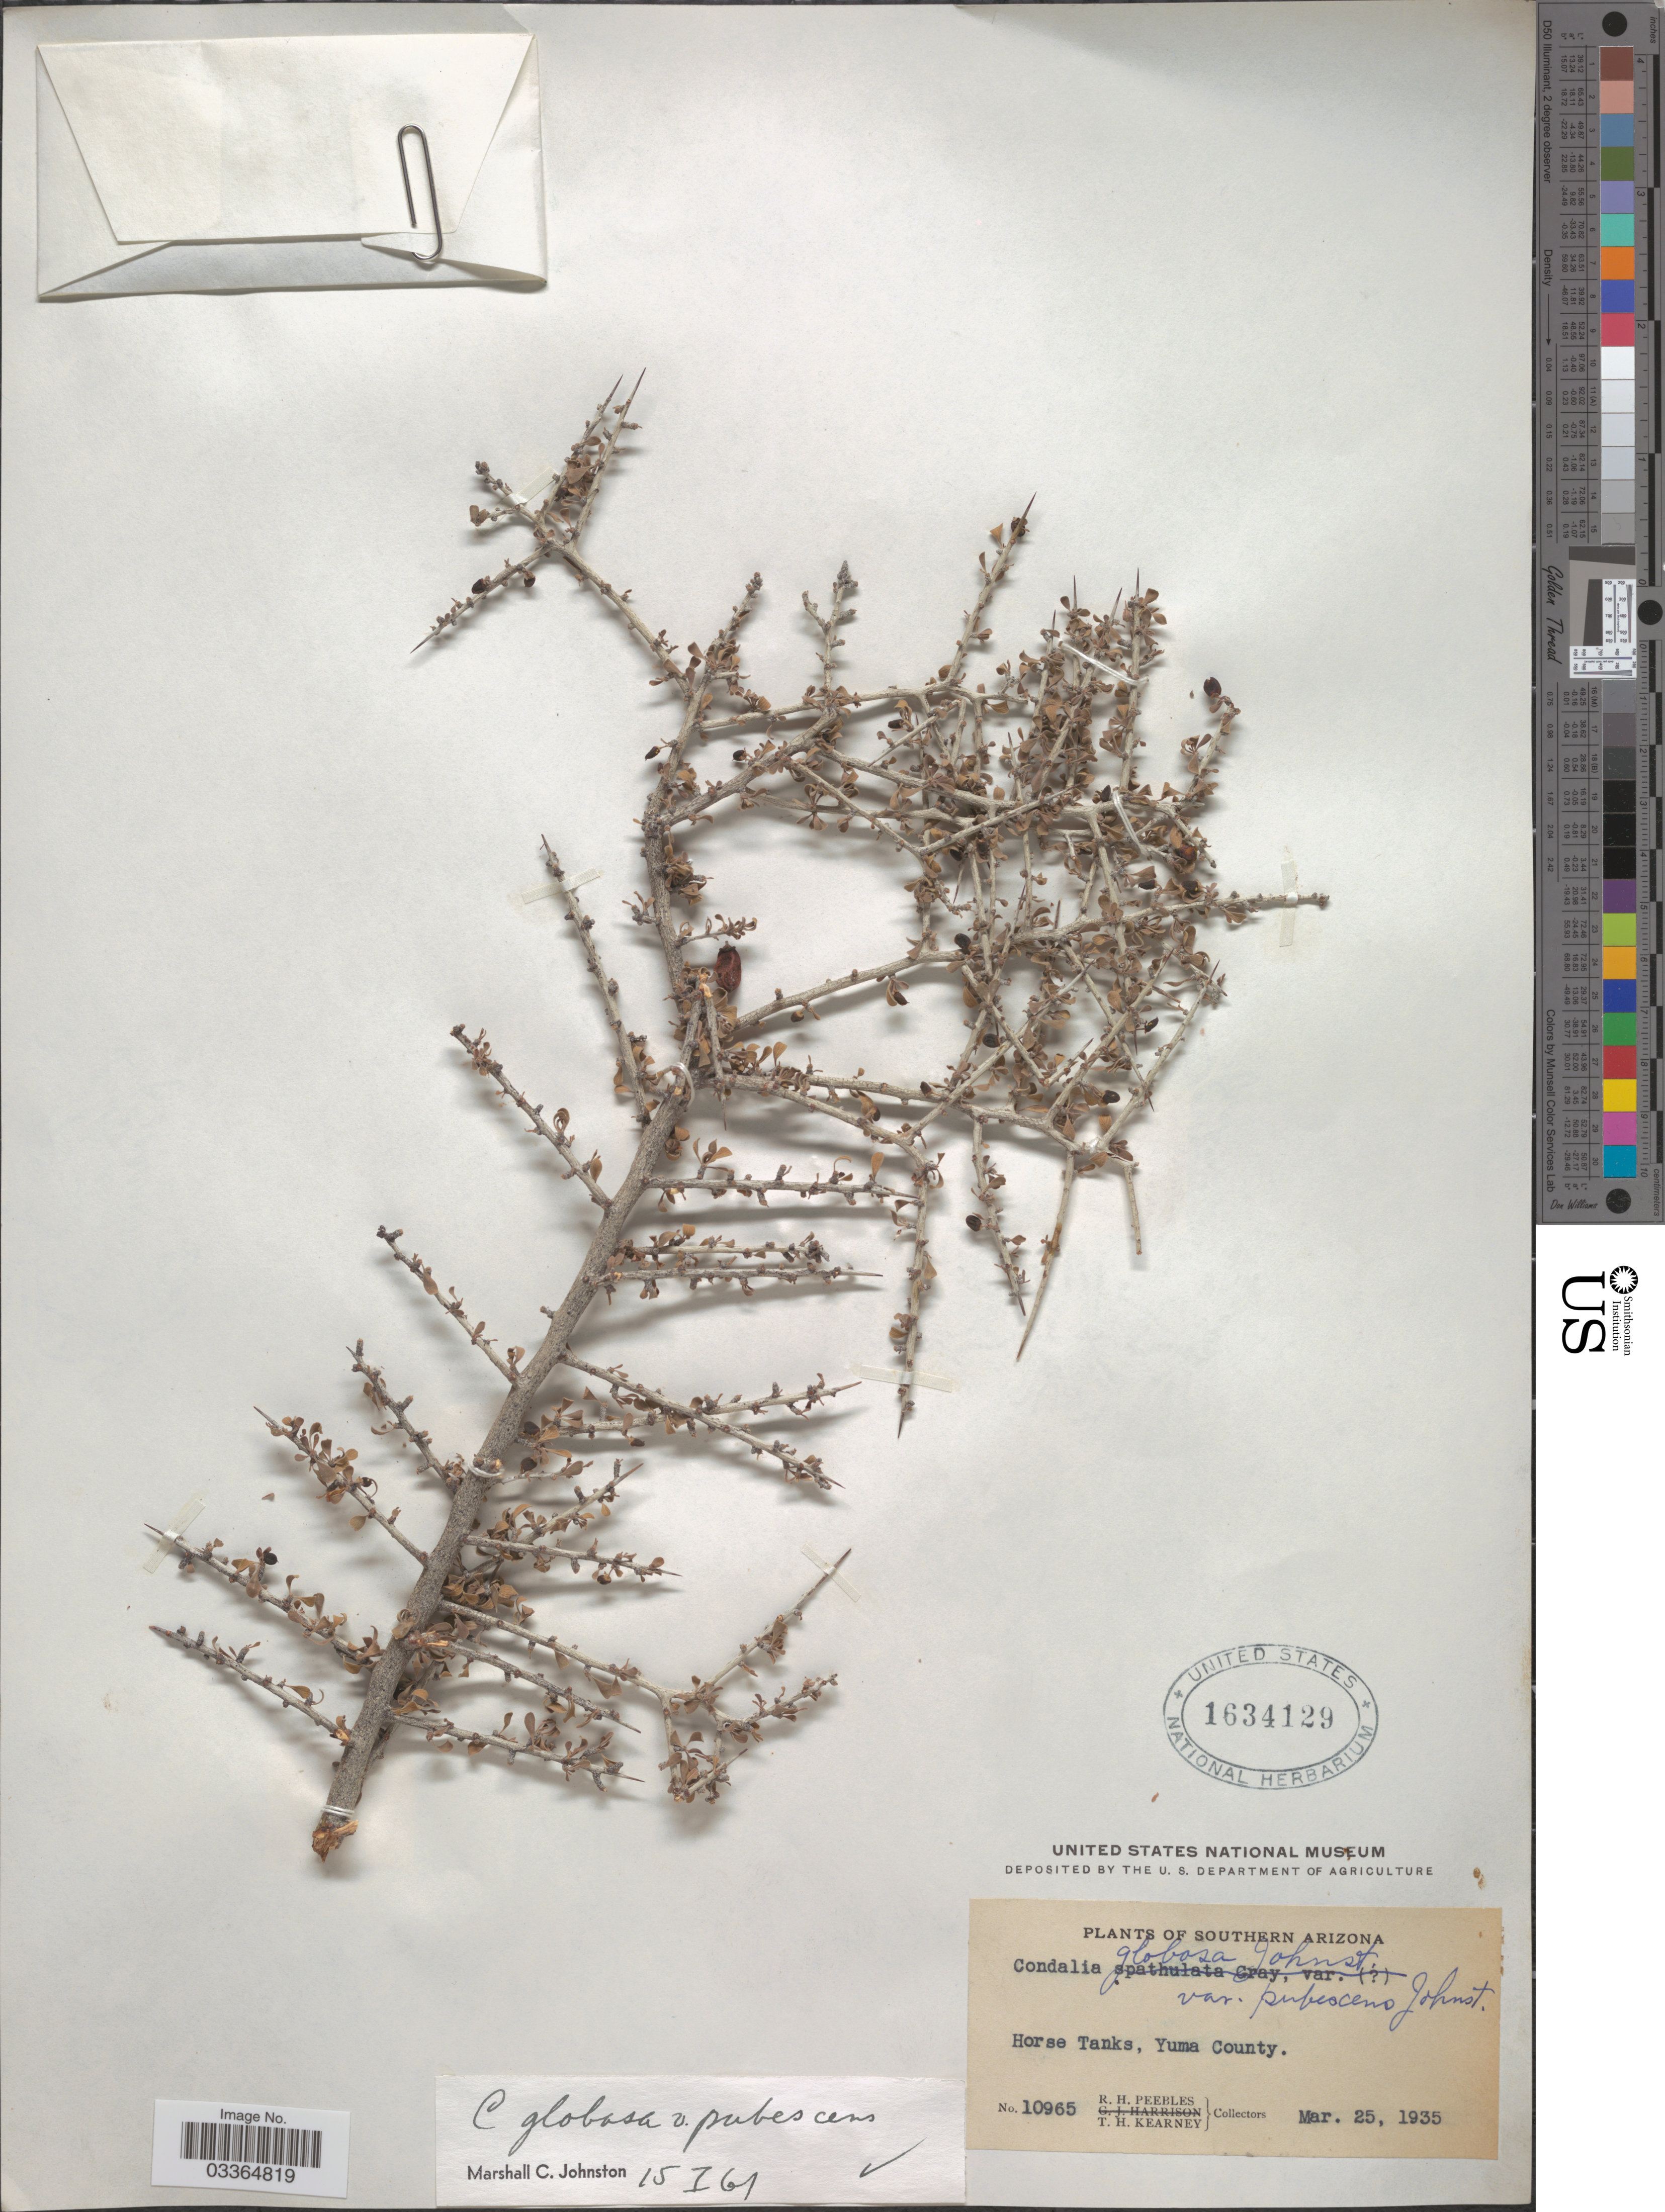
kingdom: Plantae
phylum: Tracheophyta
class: Magnoliopsida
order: Rosales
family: Rhamnaceae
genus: Condalia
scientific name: Condalia globosa var. pubescens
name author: I.M. Johnst.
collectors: R. H. Peebles & T. H. Kearney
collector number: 10965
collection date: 1935-03-25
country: United States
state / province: Arizona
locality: Southern Arizona. Horse Tanks, Yuma County.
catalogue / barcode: US 1634129